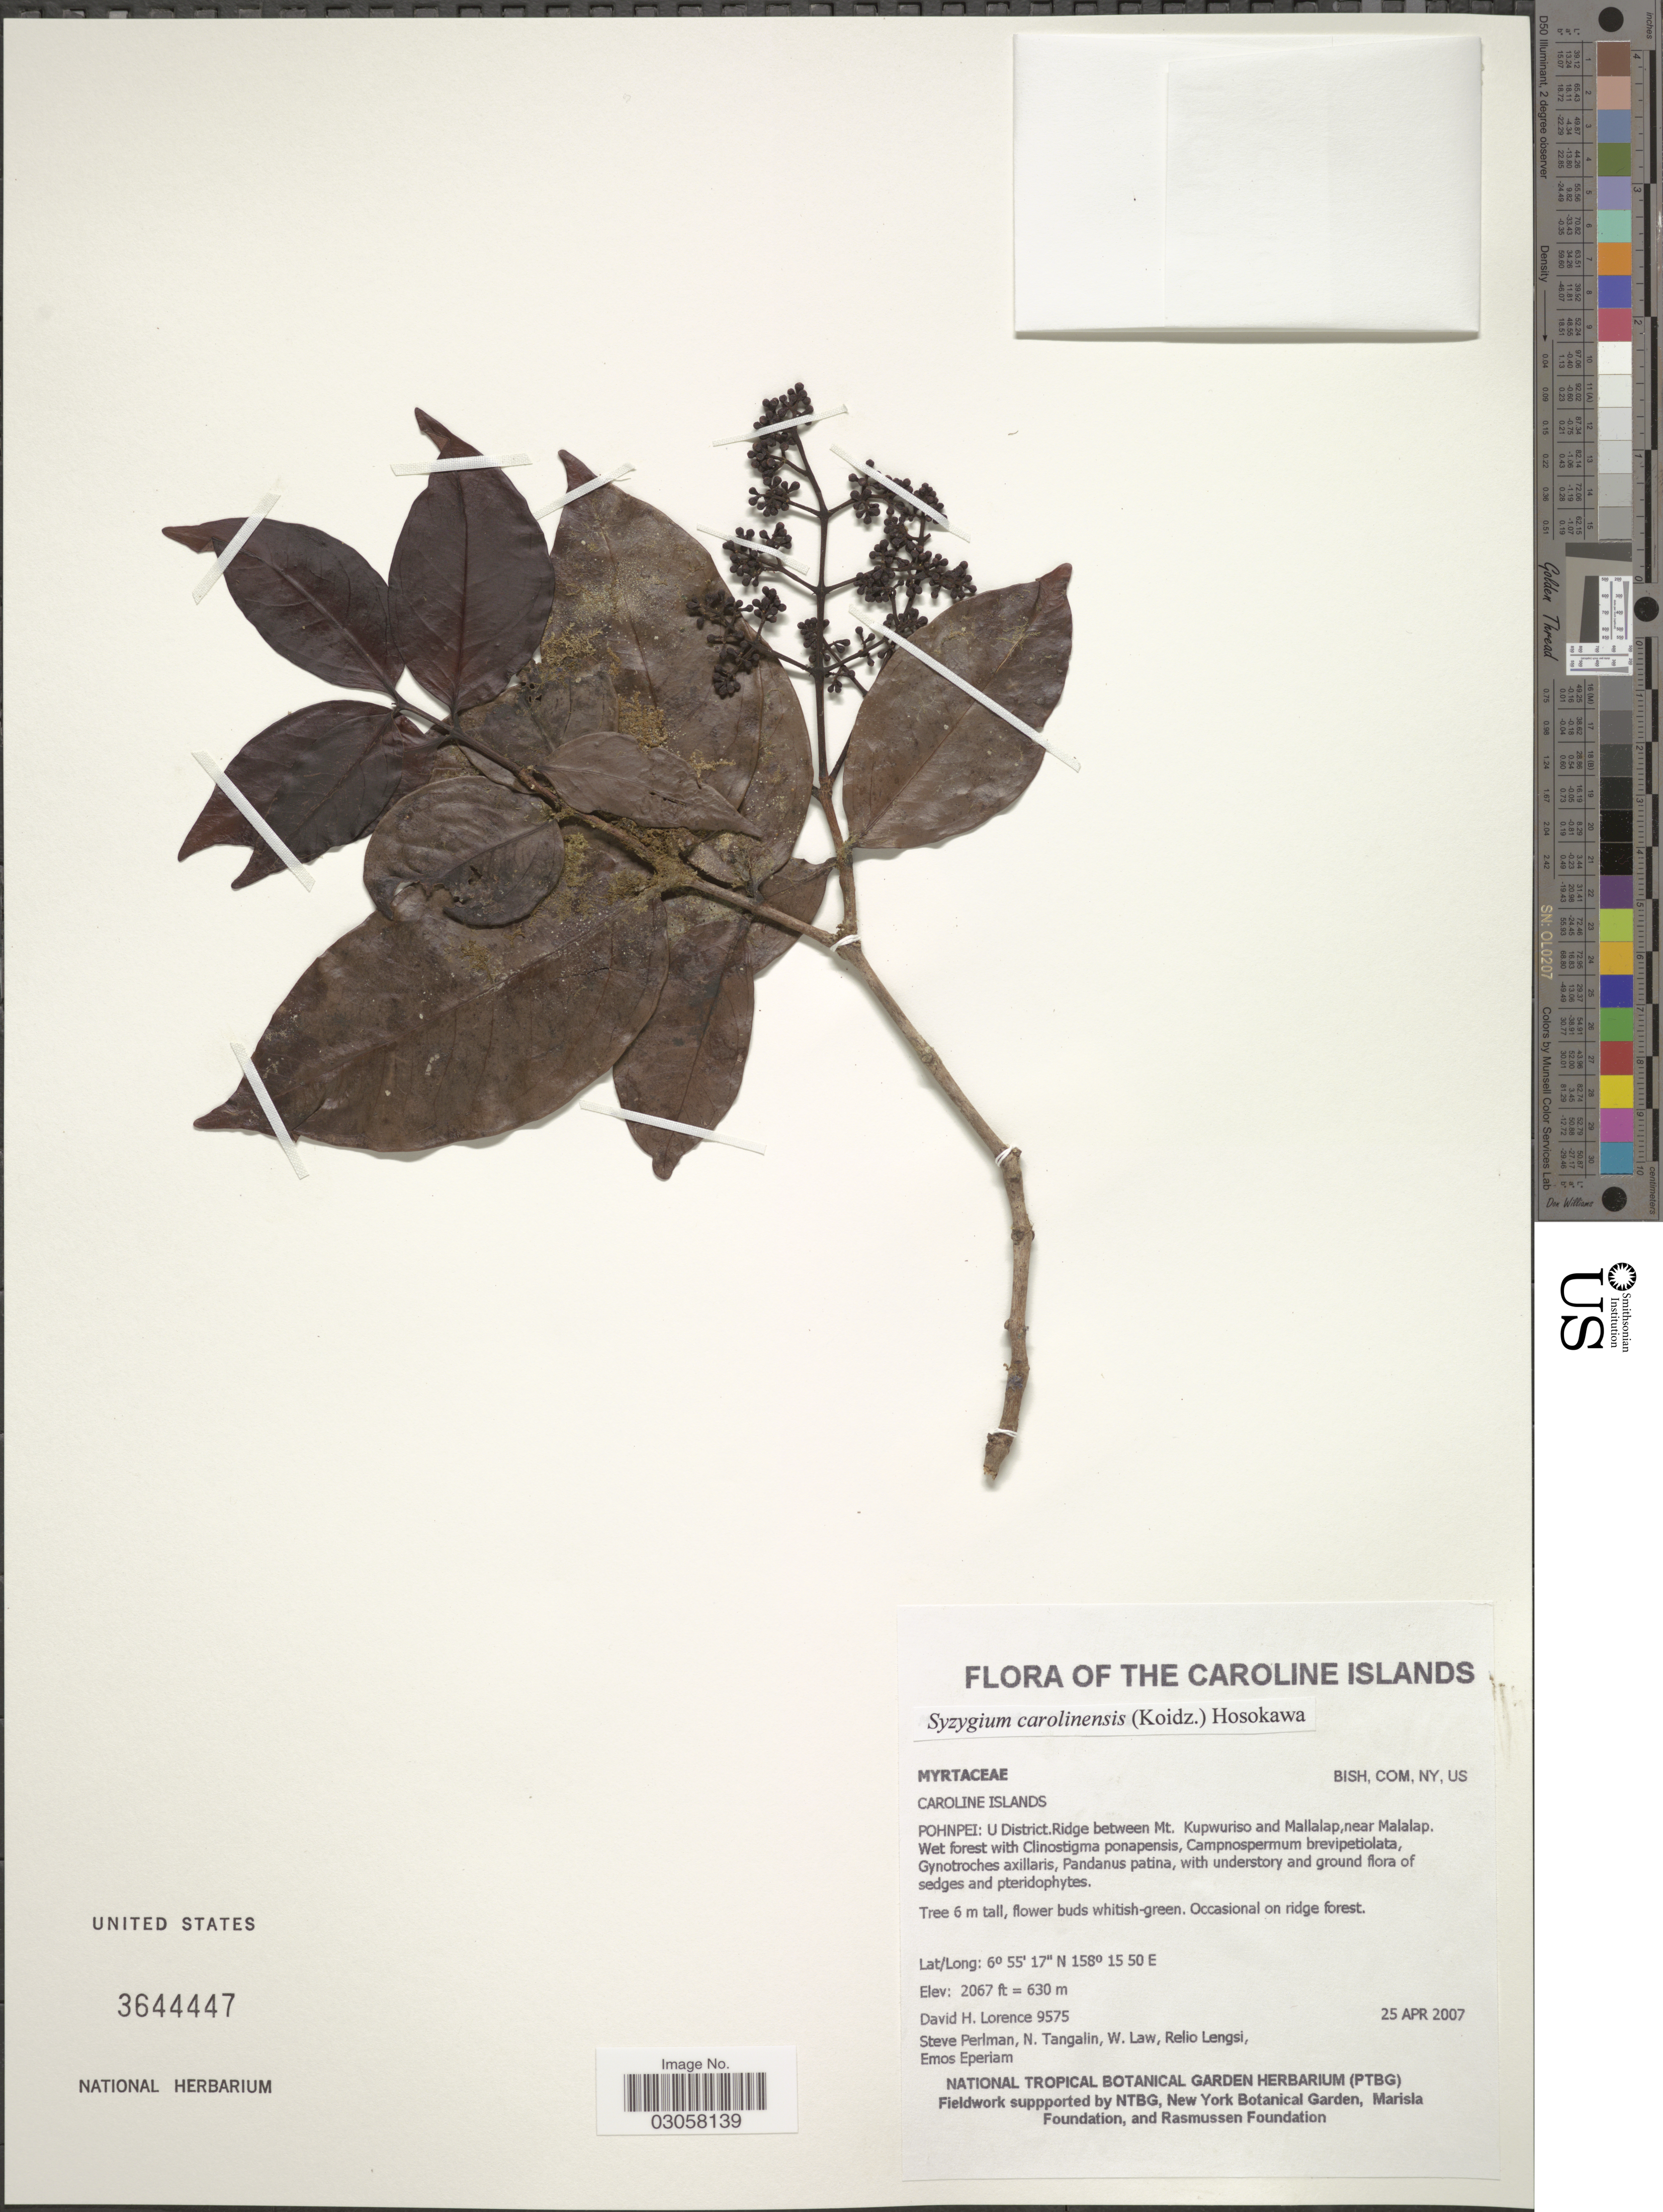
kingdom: Plantae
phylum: Tracheophyta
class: Magnoliopsida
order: Myrtales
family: Myrtaceae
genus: Syzygium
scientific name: Syzygium carolinense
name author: (Koidz.) Hosok.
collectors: D. Lorence, S. Perlman, N. Tangalin, W. Ekblaw & et al.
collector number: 9575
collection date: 2007-04-25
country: Micronesia, Federated States of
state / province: Pohnpei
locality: Caroline Islands. Pohnpei: U District. Ridge between Mt. Kupwuriso and Mallalap, near Malalap.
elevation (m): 630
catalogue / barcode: US 3644447